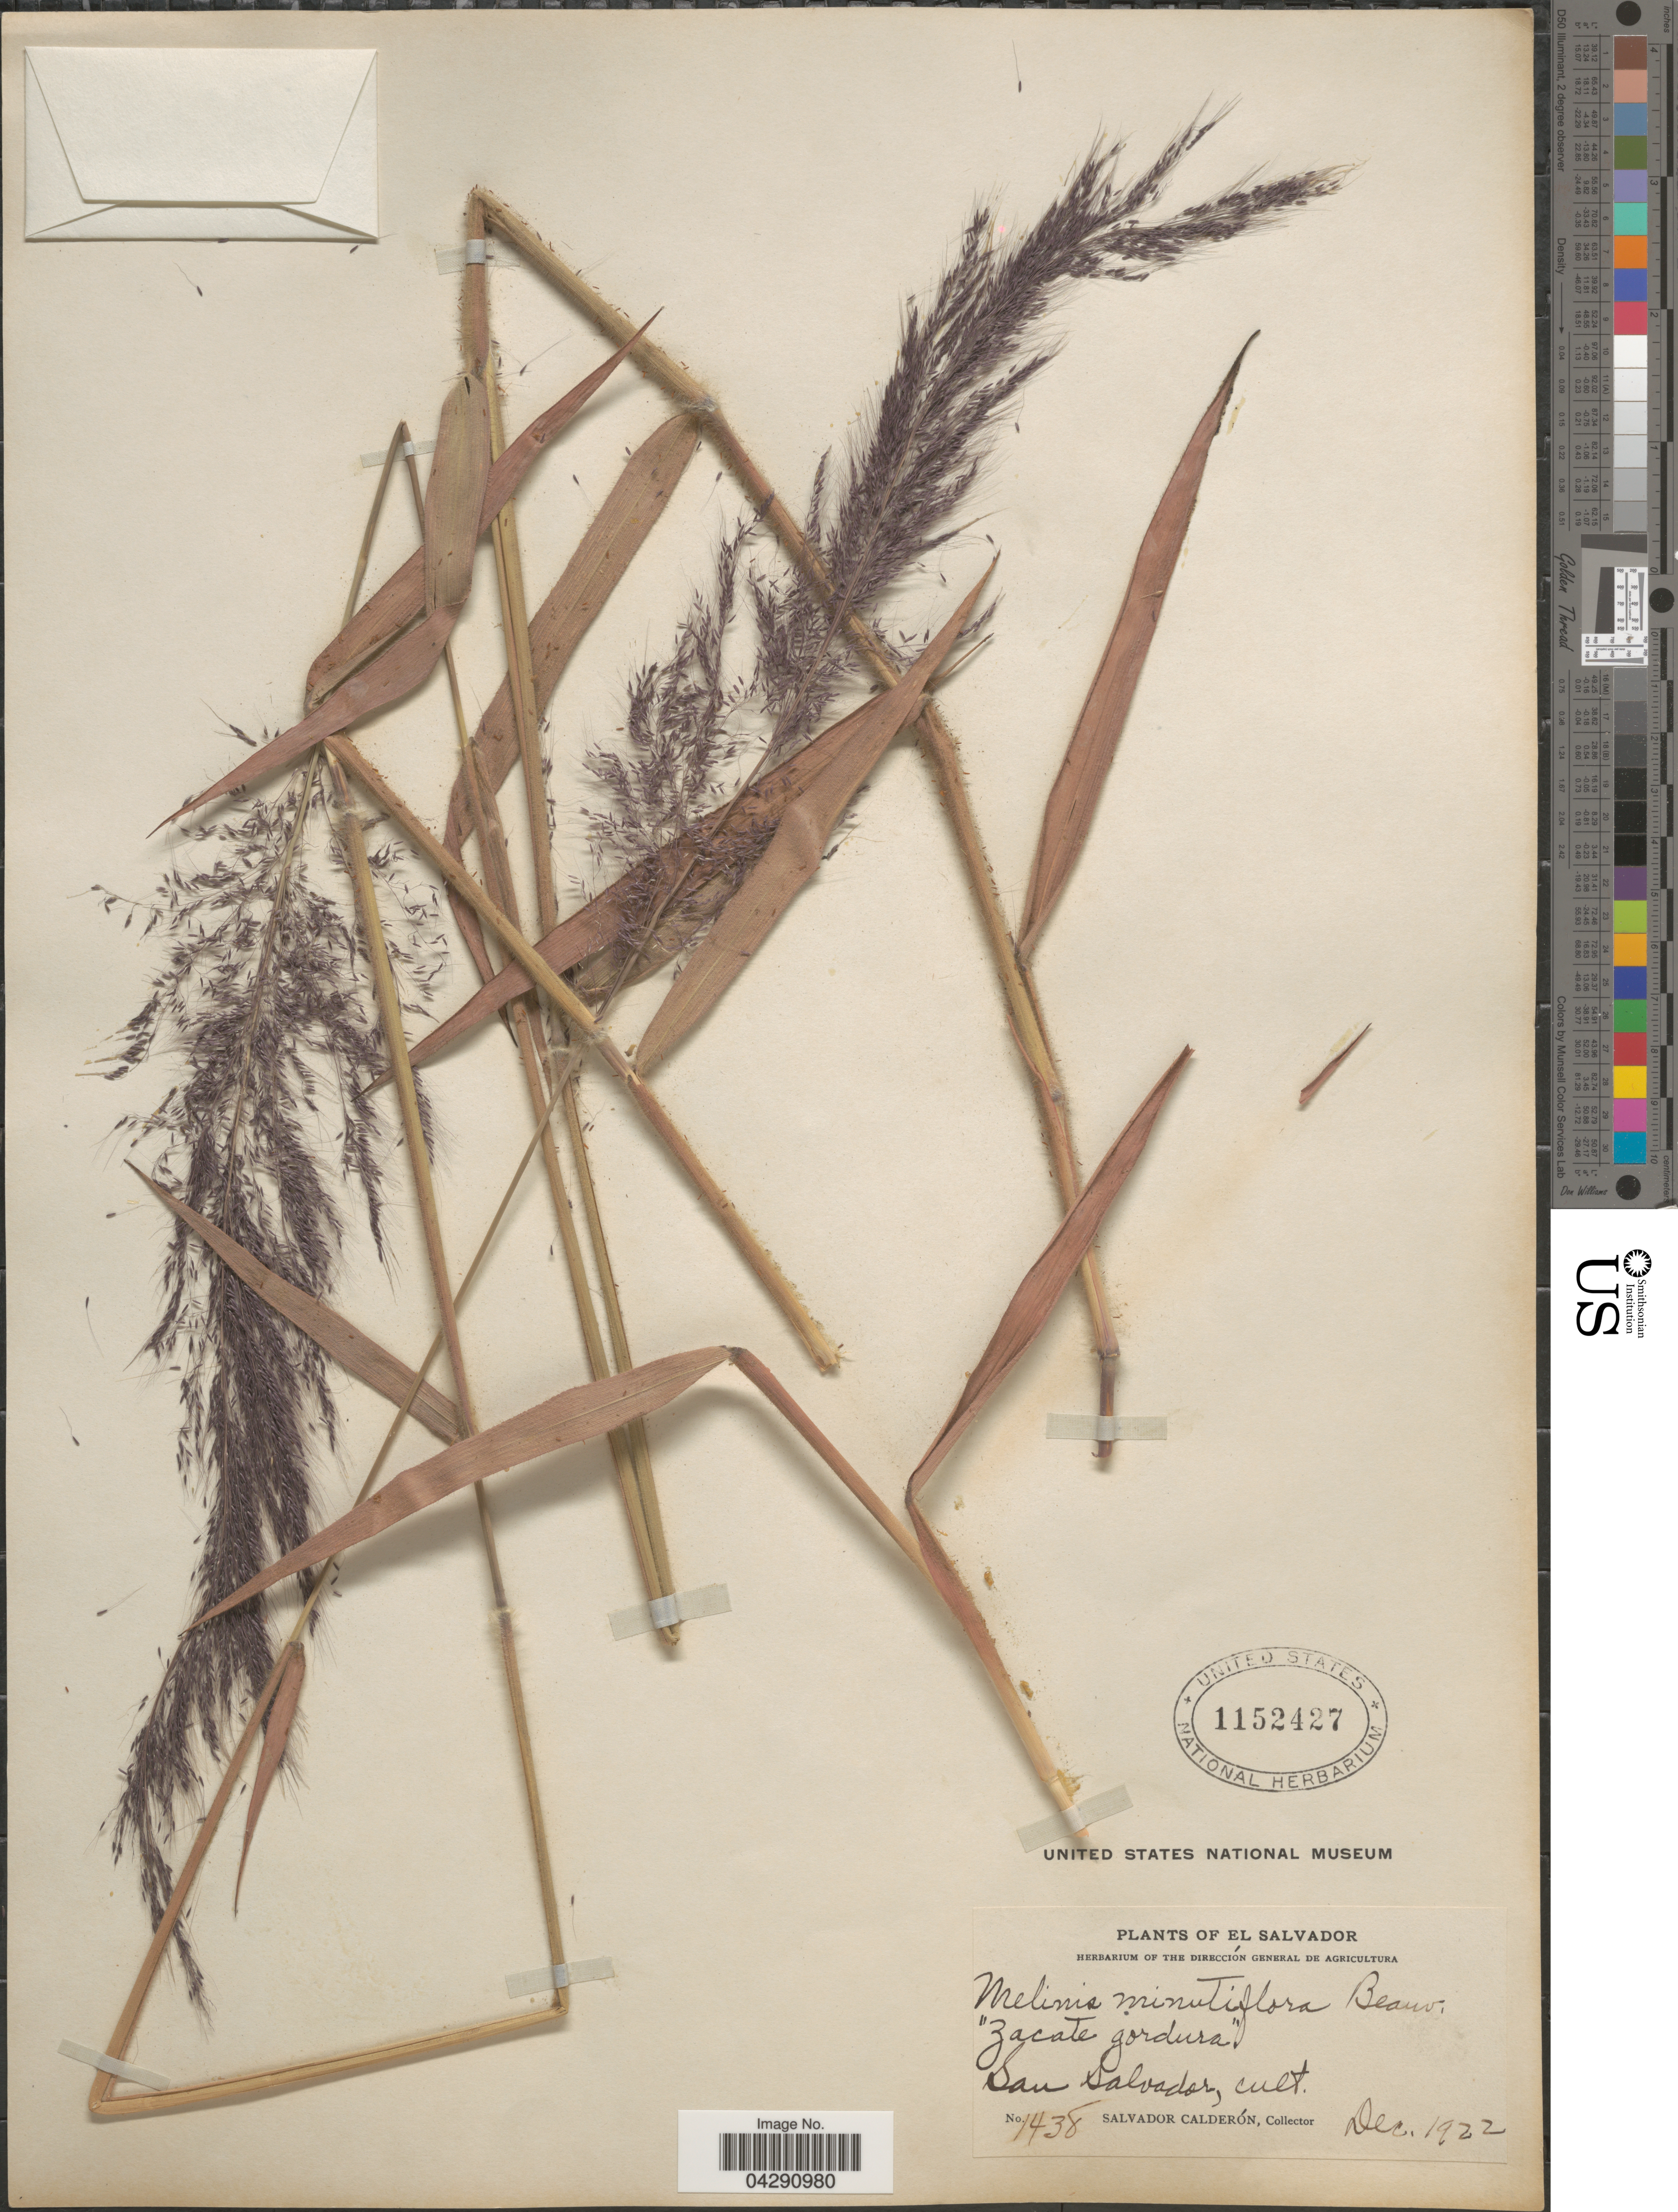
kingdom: Plantae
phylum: Tracheophyta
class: Liliopsida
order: Poales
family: Poaceae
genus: Melinis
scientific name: Melinis minutiflora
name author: P. Beauv.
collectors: S. Calderón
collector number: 1438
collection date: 1922-12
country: El Salvador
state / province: San Salvador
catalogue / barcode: US 1152427